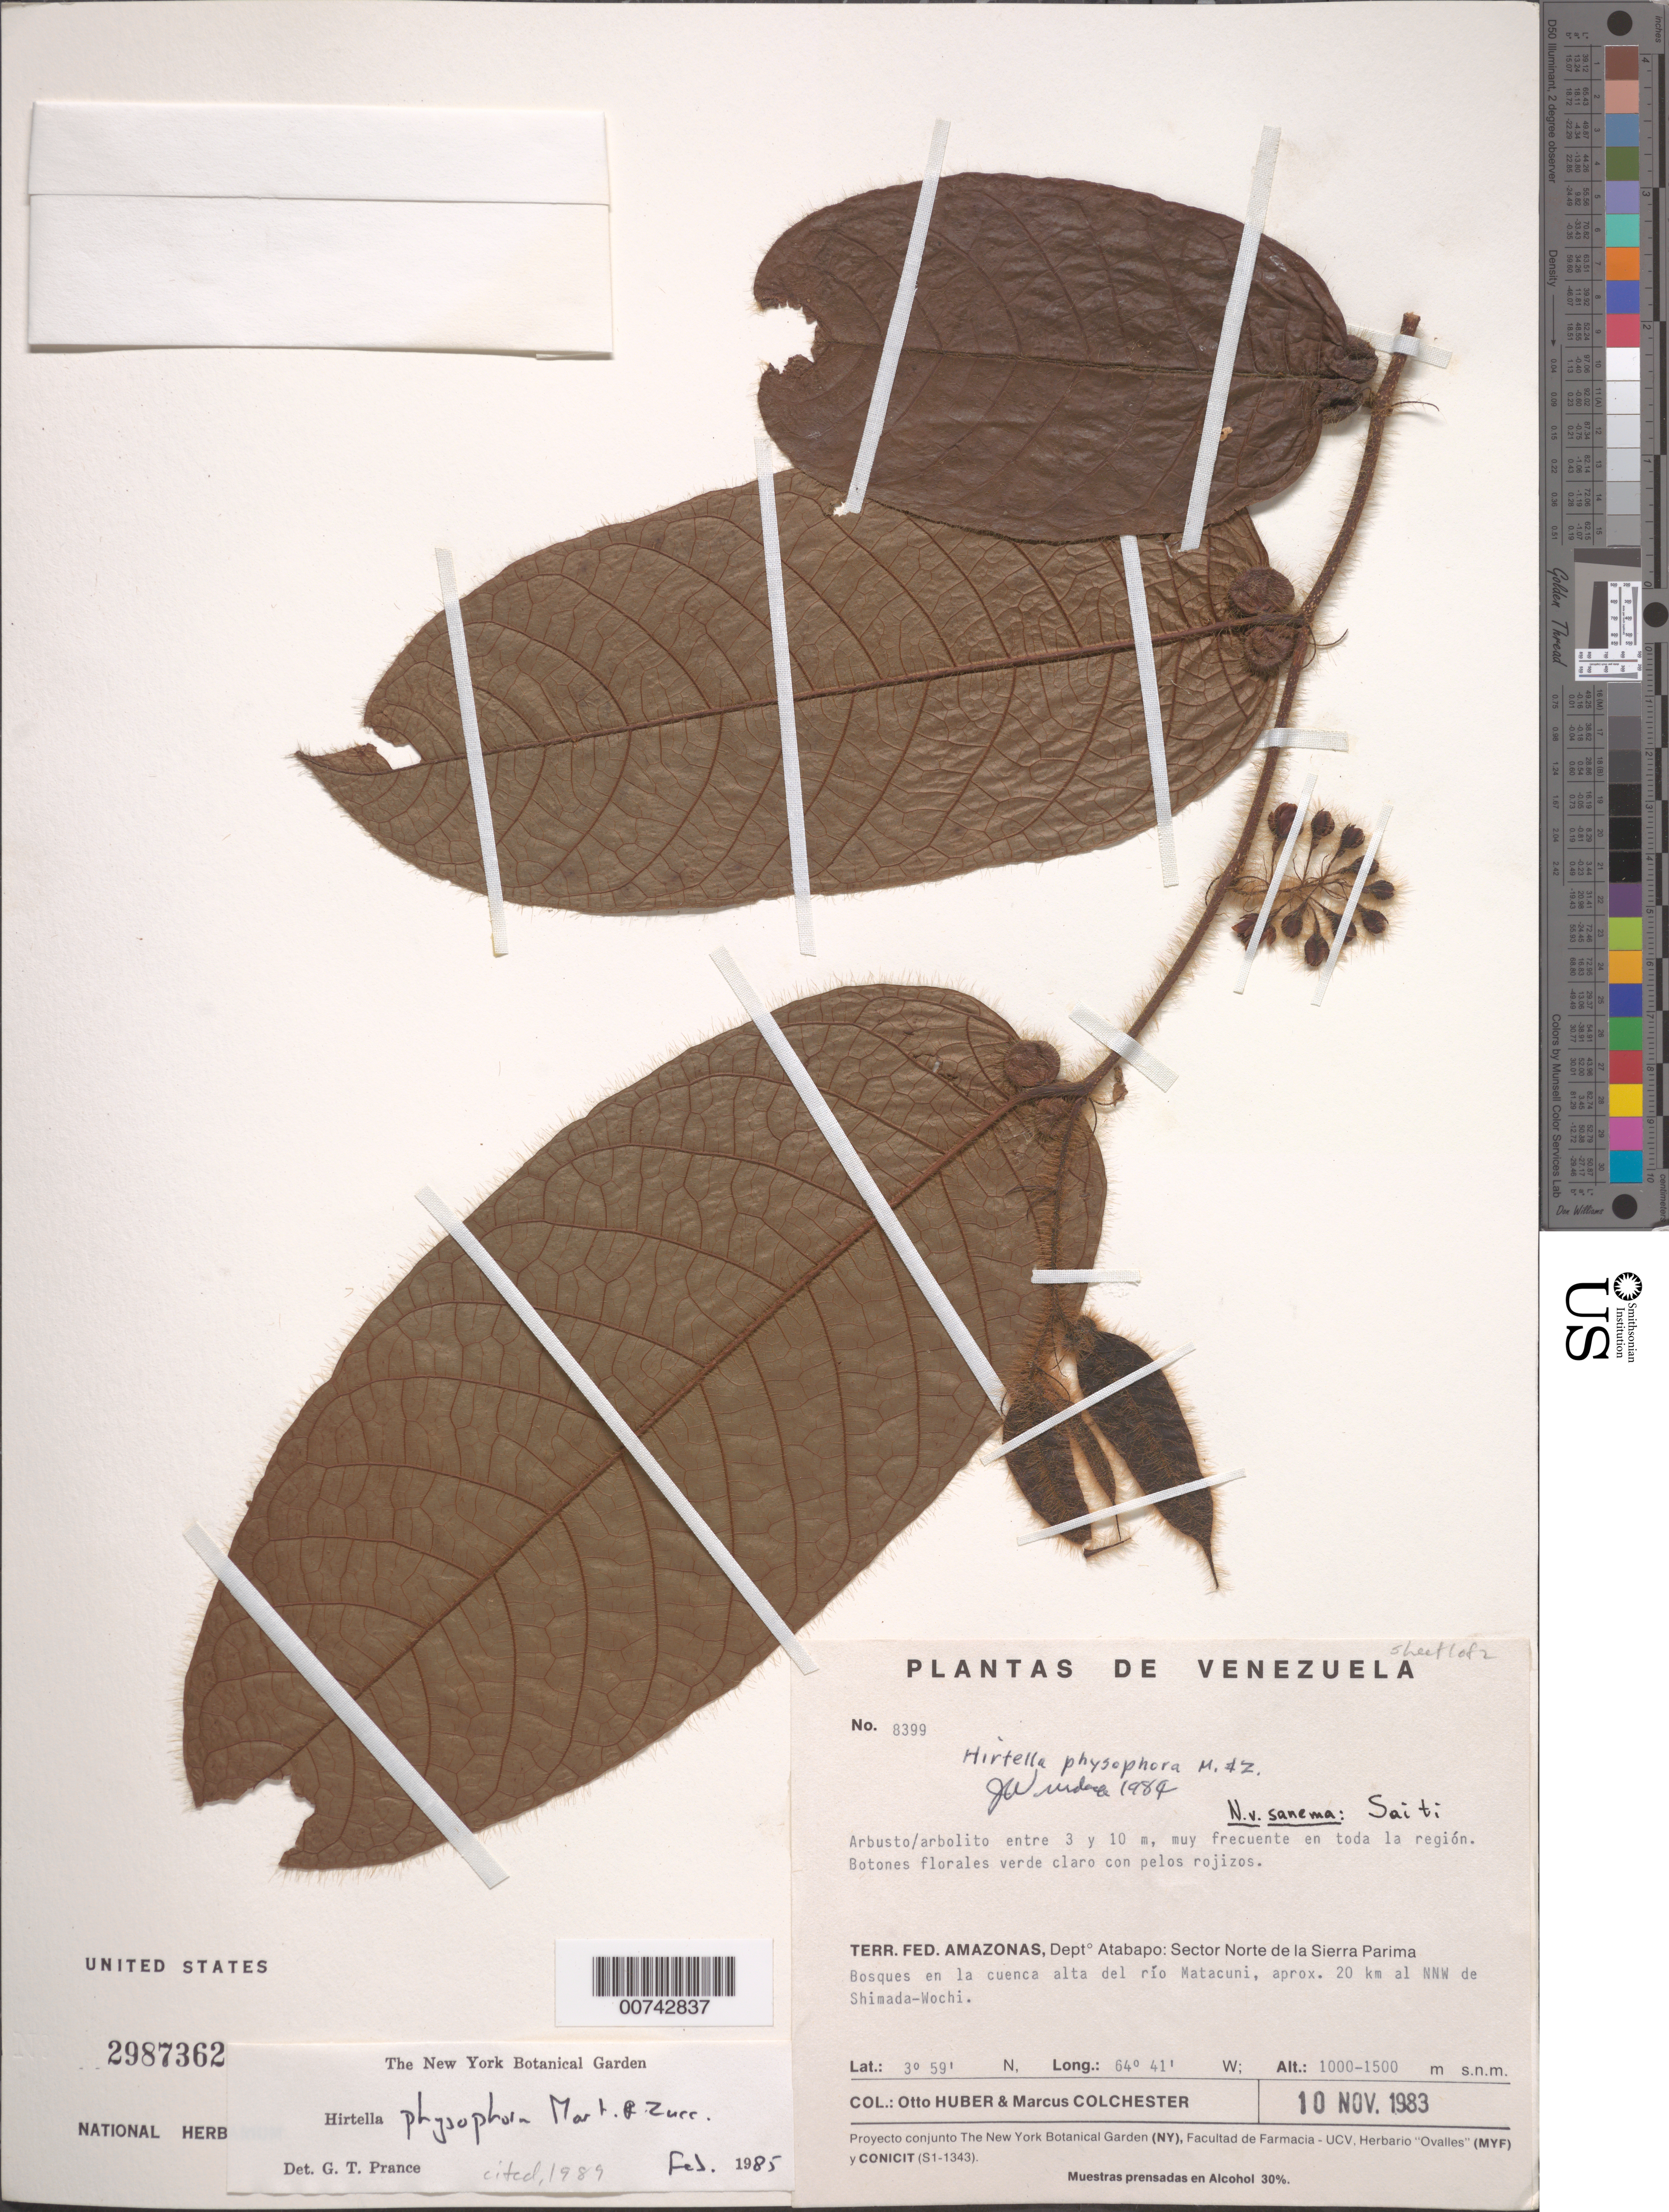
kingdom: Plantae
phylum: Tracheophyta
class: Magnoliopsida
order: Malpighiales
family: Chrysobalanaceae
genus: Hirtella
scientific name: Hirtella physophora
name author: Mart. & Zucc.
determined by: Prance, G. T.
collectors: O. Huber & M. Colchester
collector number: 8399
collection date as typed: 10-Nov-83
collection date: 1983-11-10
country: Venezuela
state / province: Amazonas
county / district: Atabapo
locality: Sierra Parima, Sector Norte, en la cuenca alta del Río Matacuni, aprox 20 km al NNW de Shimada-Wochi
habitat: Bosques en la cuenca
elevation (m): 1000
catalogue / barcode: US 2987362